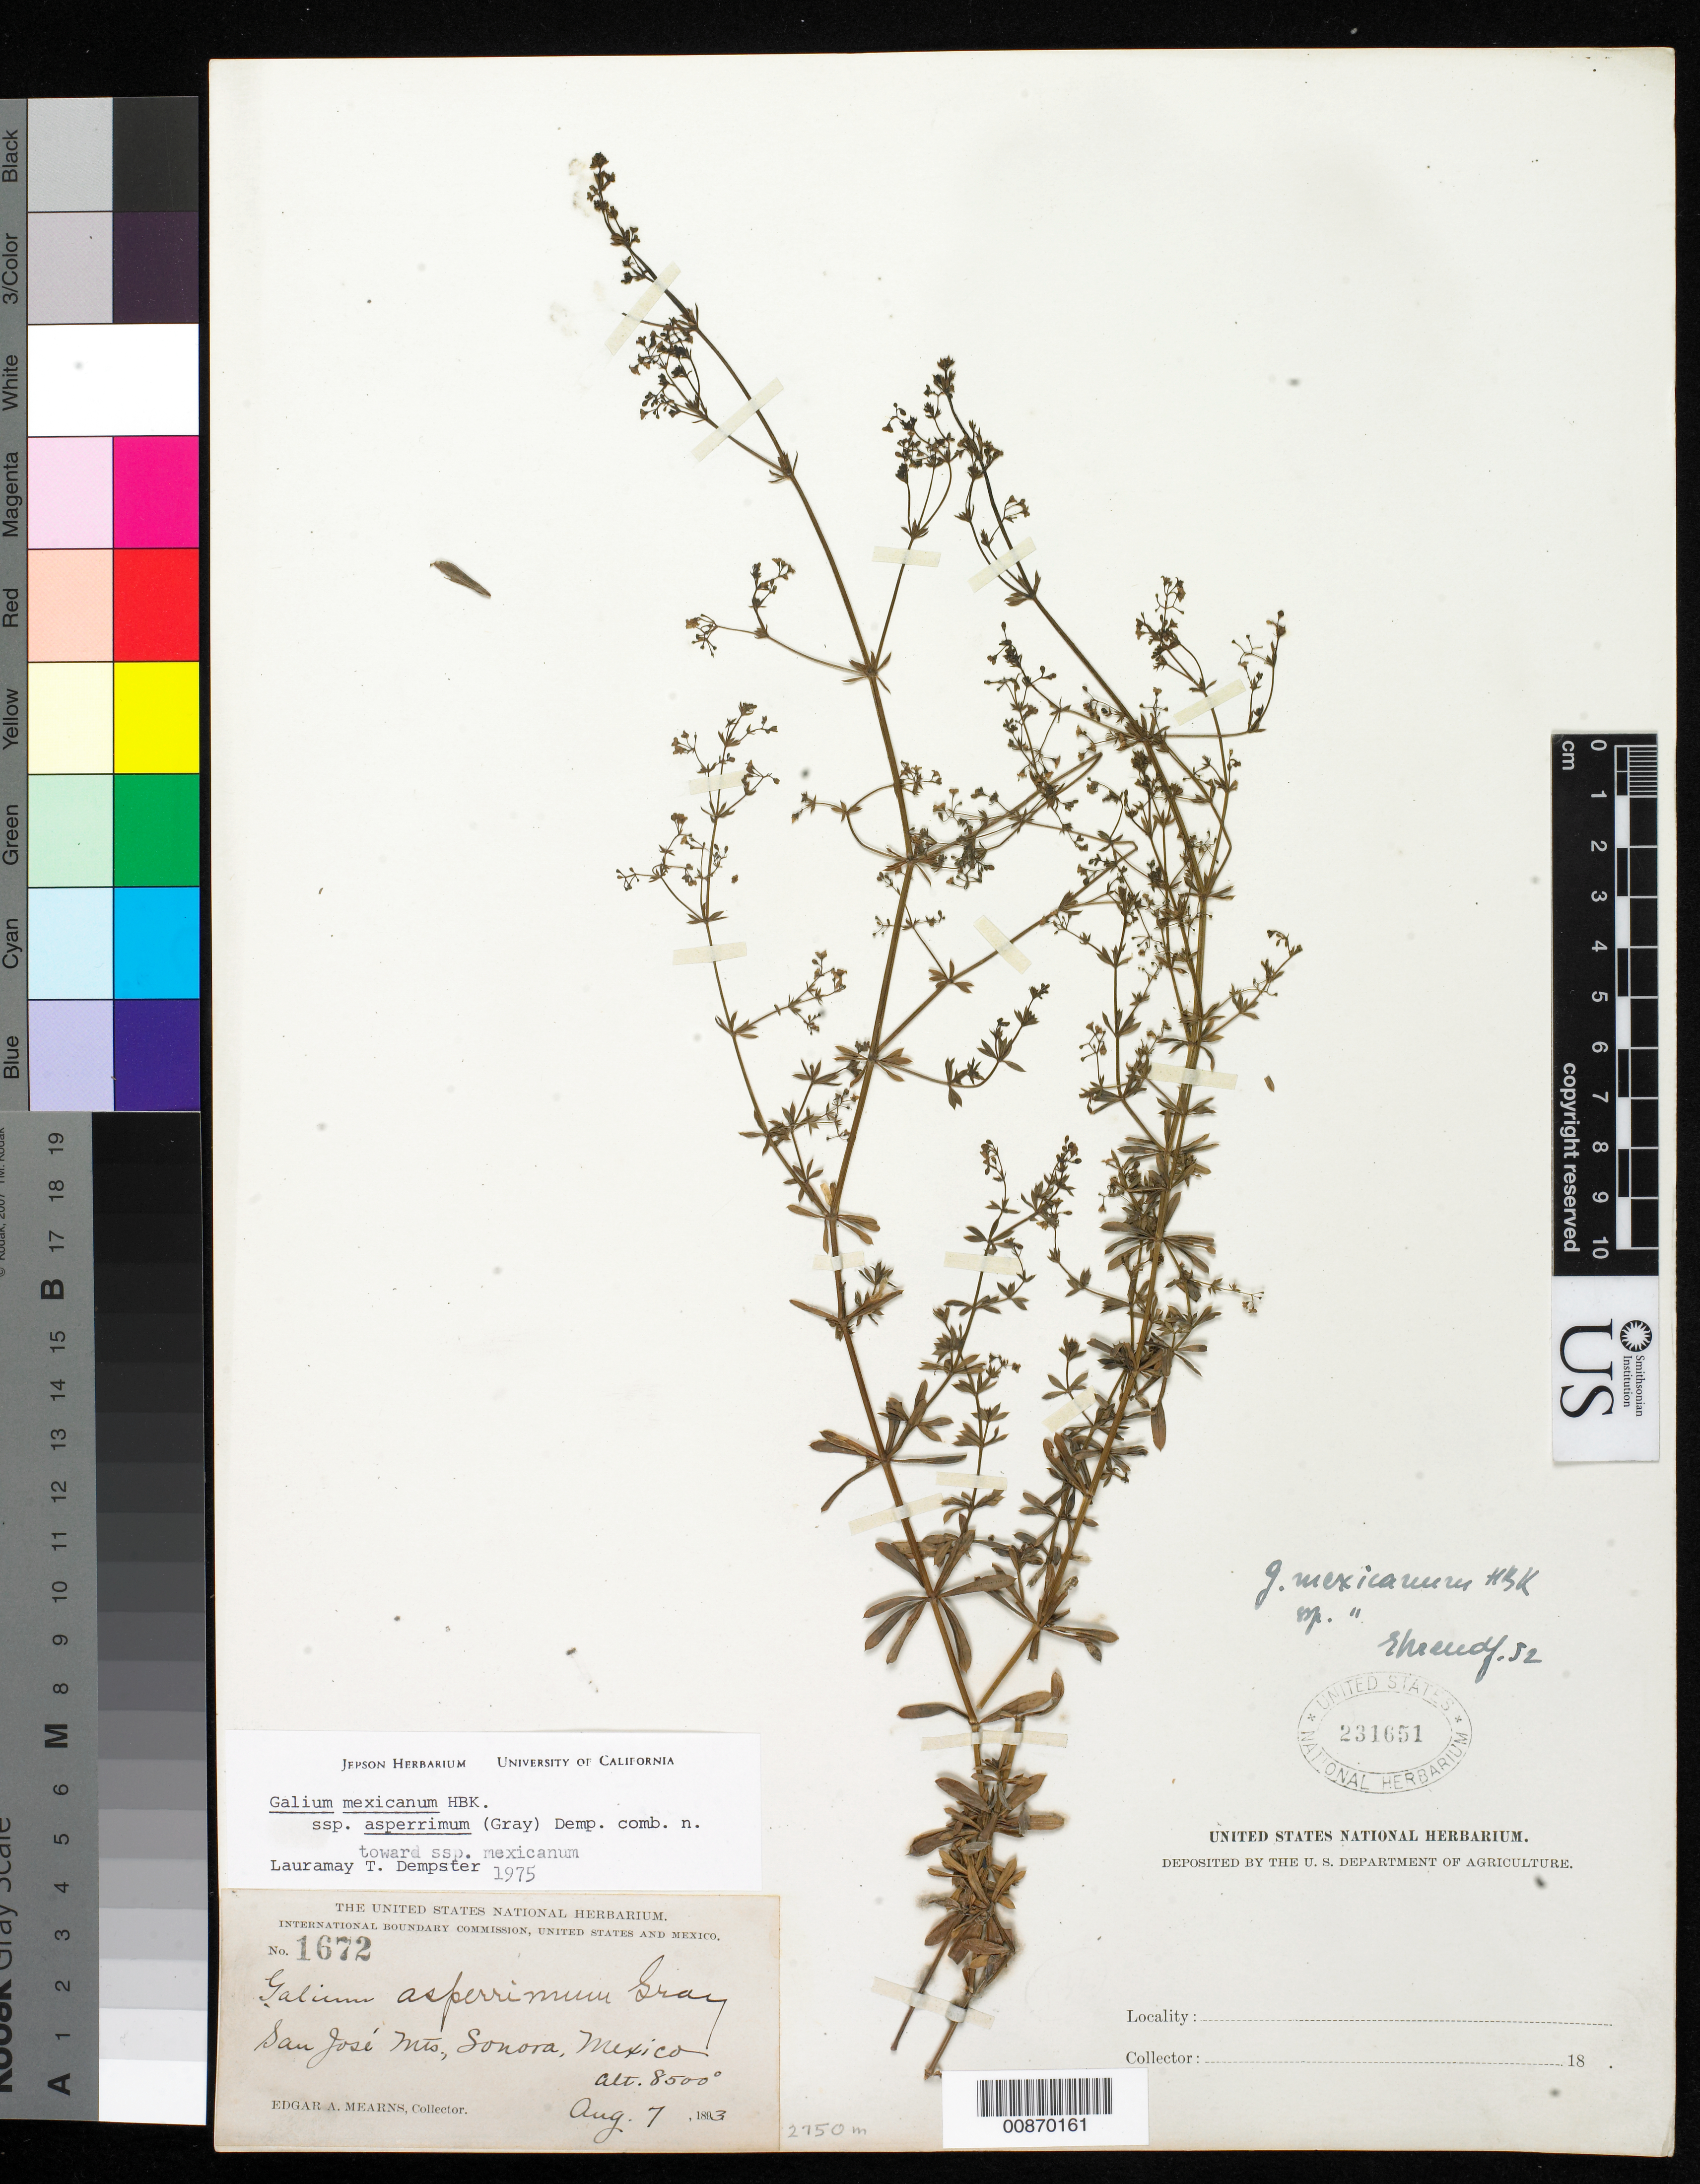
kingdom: Plantae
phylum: Tracheophyta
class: Magnoliopsida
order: Gentianales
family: Rubiaceae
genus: Galium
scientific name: Galium mexicanum subsp. asperrimum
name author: (A. Gray) Dempster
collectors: E. A. Mearns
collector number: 1672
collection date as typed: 07 Aug 1893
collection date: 1893-08-07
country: Mexico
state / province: Sonora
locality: San José Mts., Sonora.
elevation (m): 2591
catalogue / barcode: US 231651